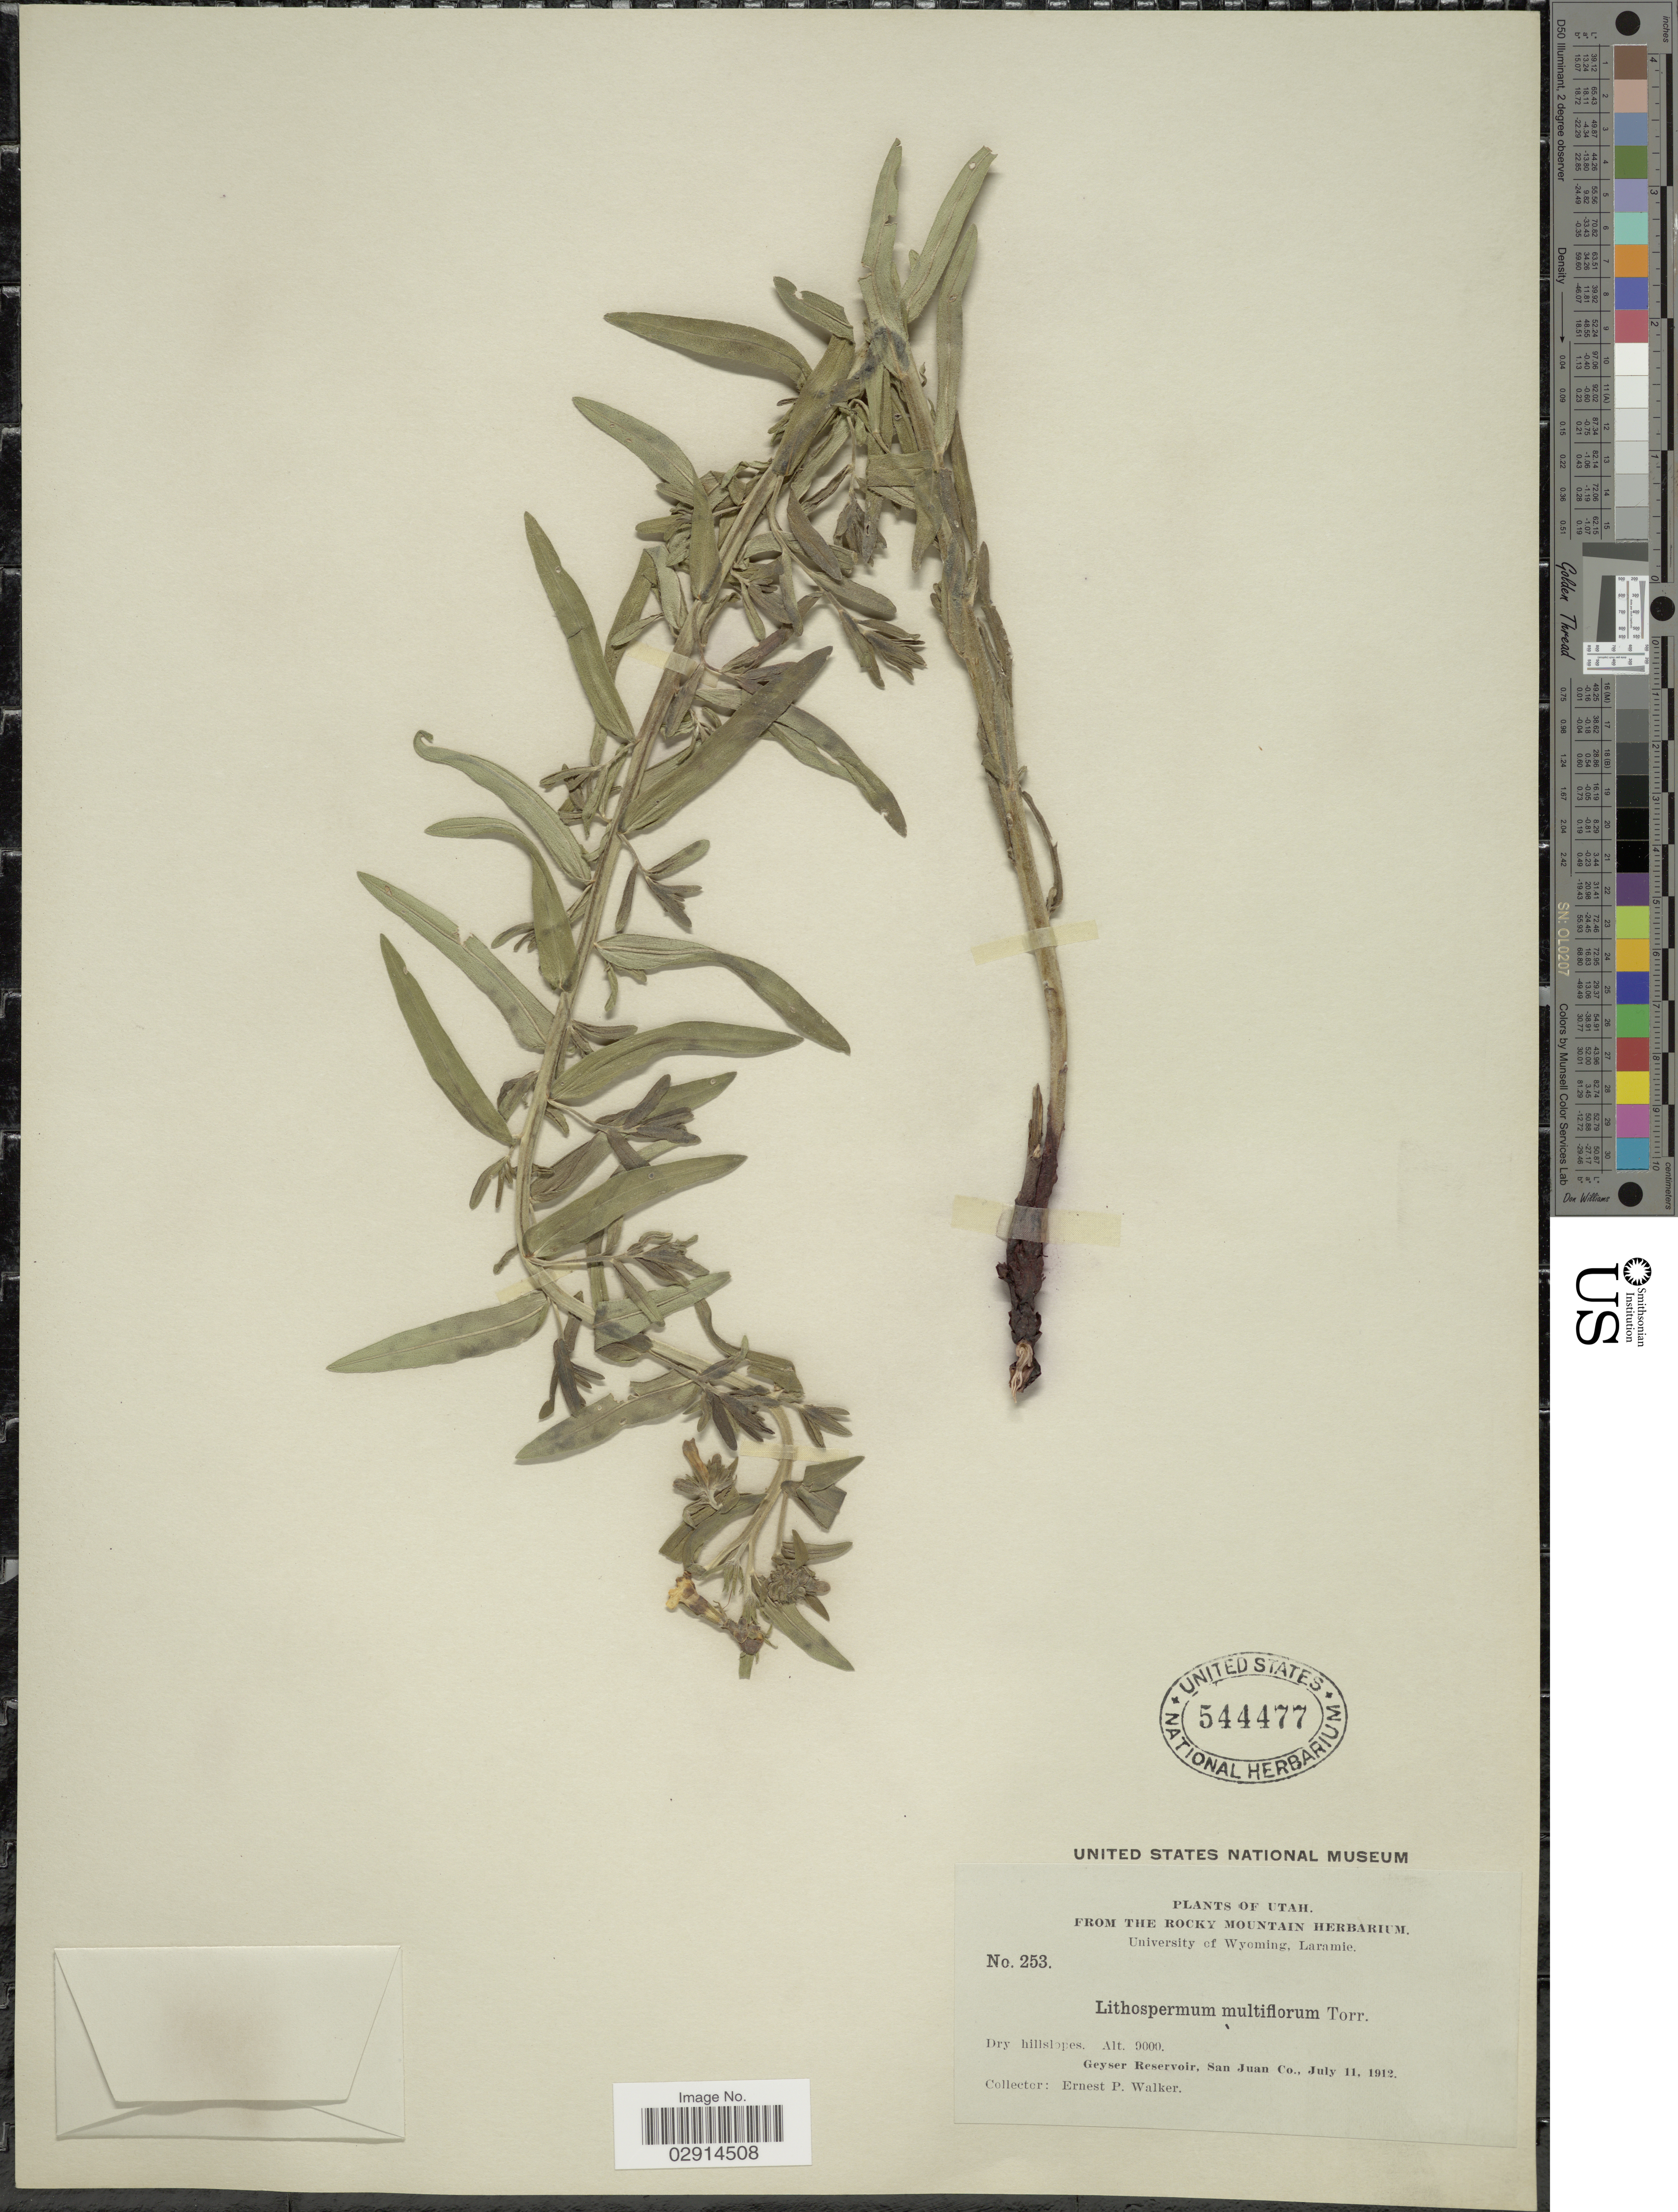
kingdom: Plantae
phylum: Tracheophyta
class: Magnoliopsida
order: Boraginales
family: Boraginaceae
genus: Lithospermum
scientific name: Lithospermum multiflorum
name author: Torr. ex A. Gray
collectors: E. P. Walker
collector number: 253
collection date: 1912-07-11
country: United States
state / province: Utah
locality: Geyser Reservoir, San Juan Co.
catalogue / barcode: US 544477